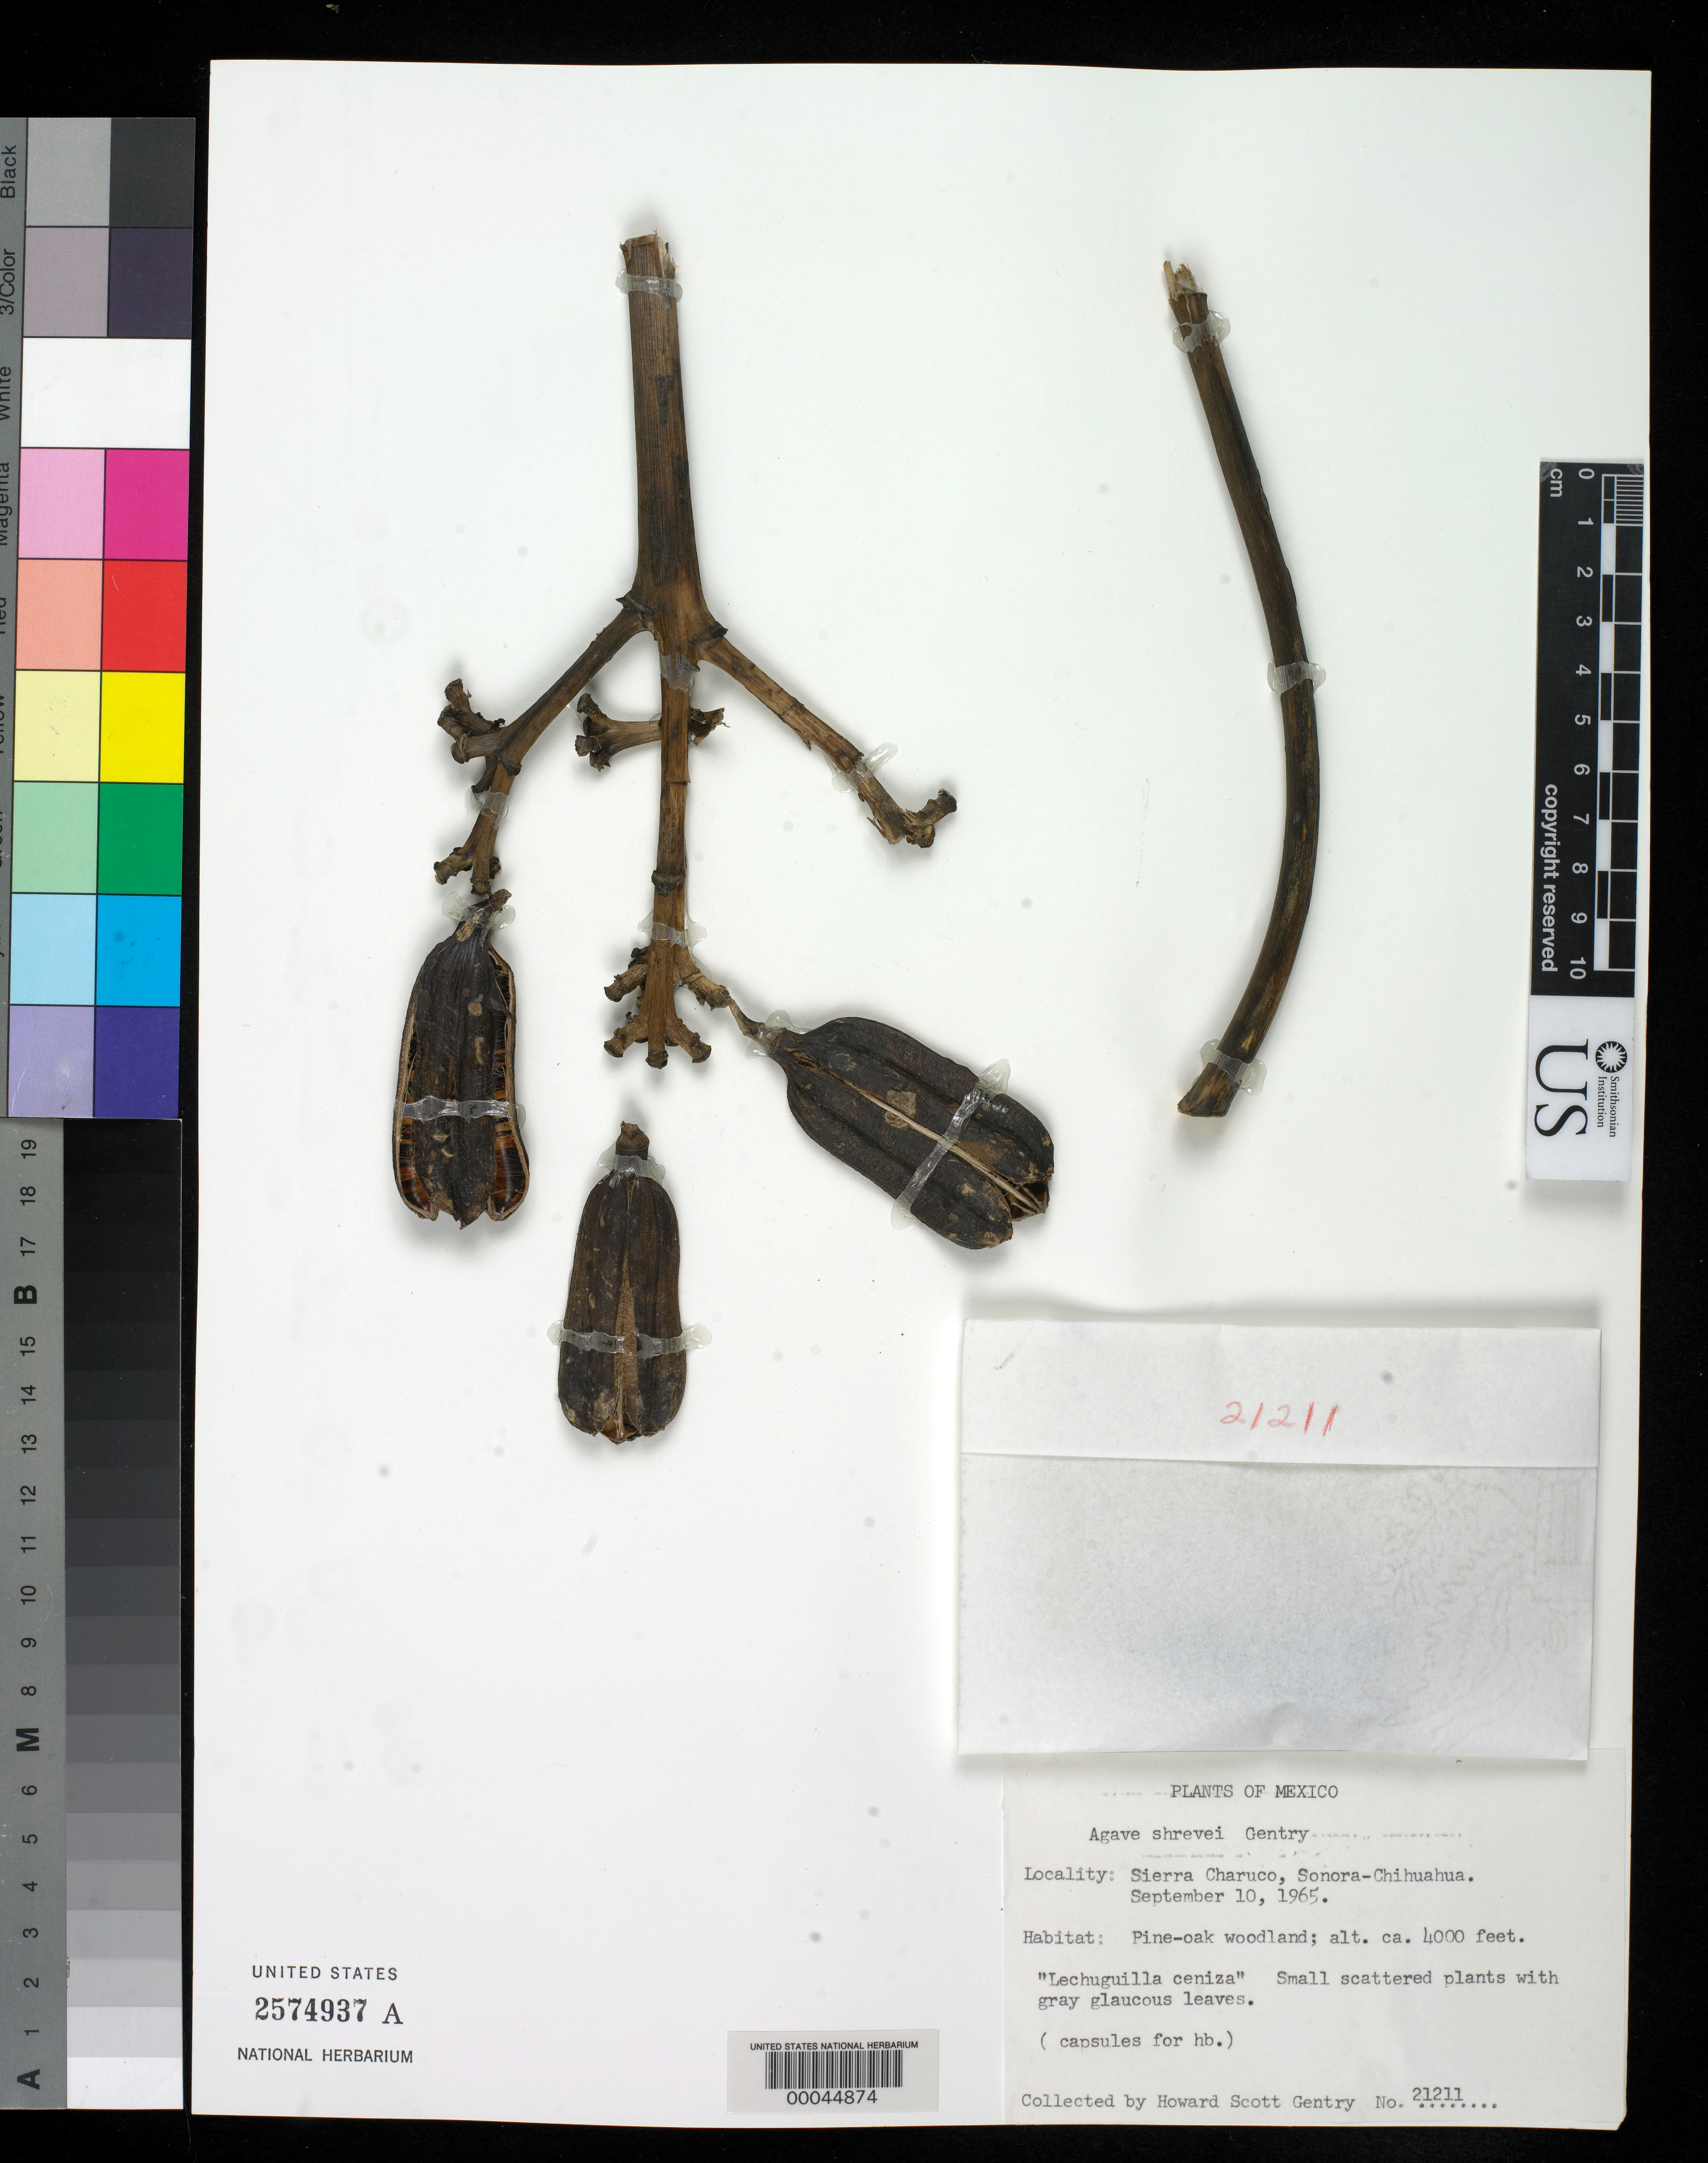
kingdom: Plantae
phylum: Tracheophyta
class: Liliopsida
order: Asparagales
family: Asparagaceae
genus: Agave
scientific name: Agave shrevei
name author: Gentry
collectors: H. S. Gentry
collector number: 21211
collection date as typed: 10 Sep 1965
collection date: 1965-09-10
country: Mexico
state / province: Chihuahua / Sonora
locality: Sierra Charuco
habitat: Pine-oak woodland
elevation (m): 1219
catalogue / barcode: US 2574937A